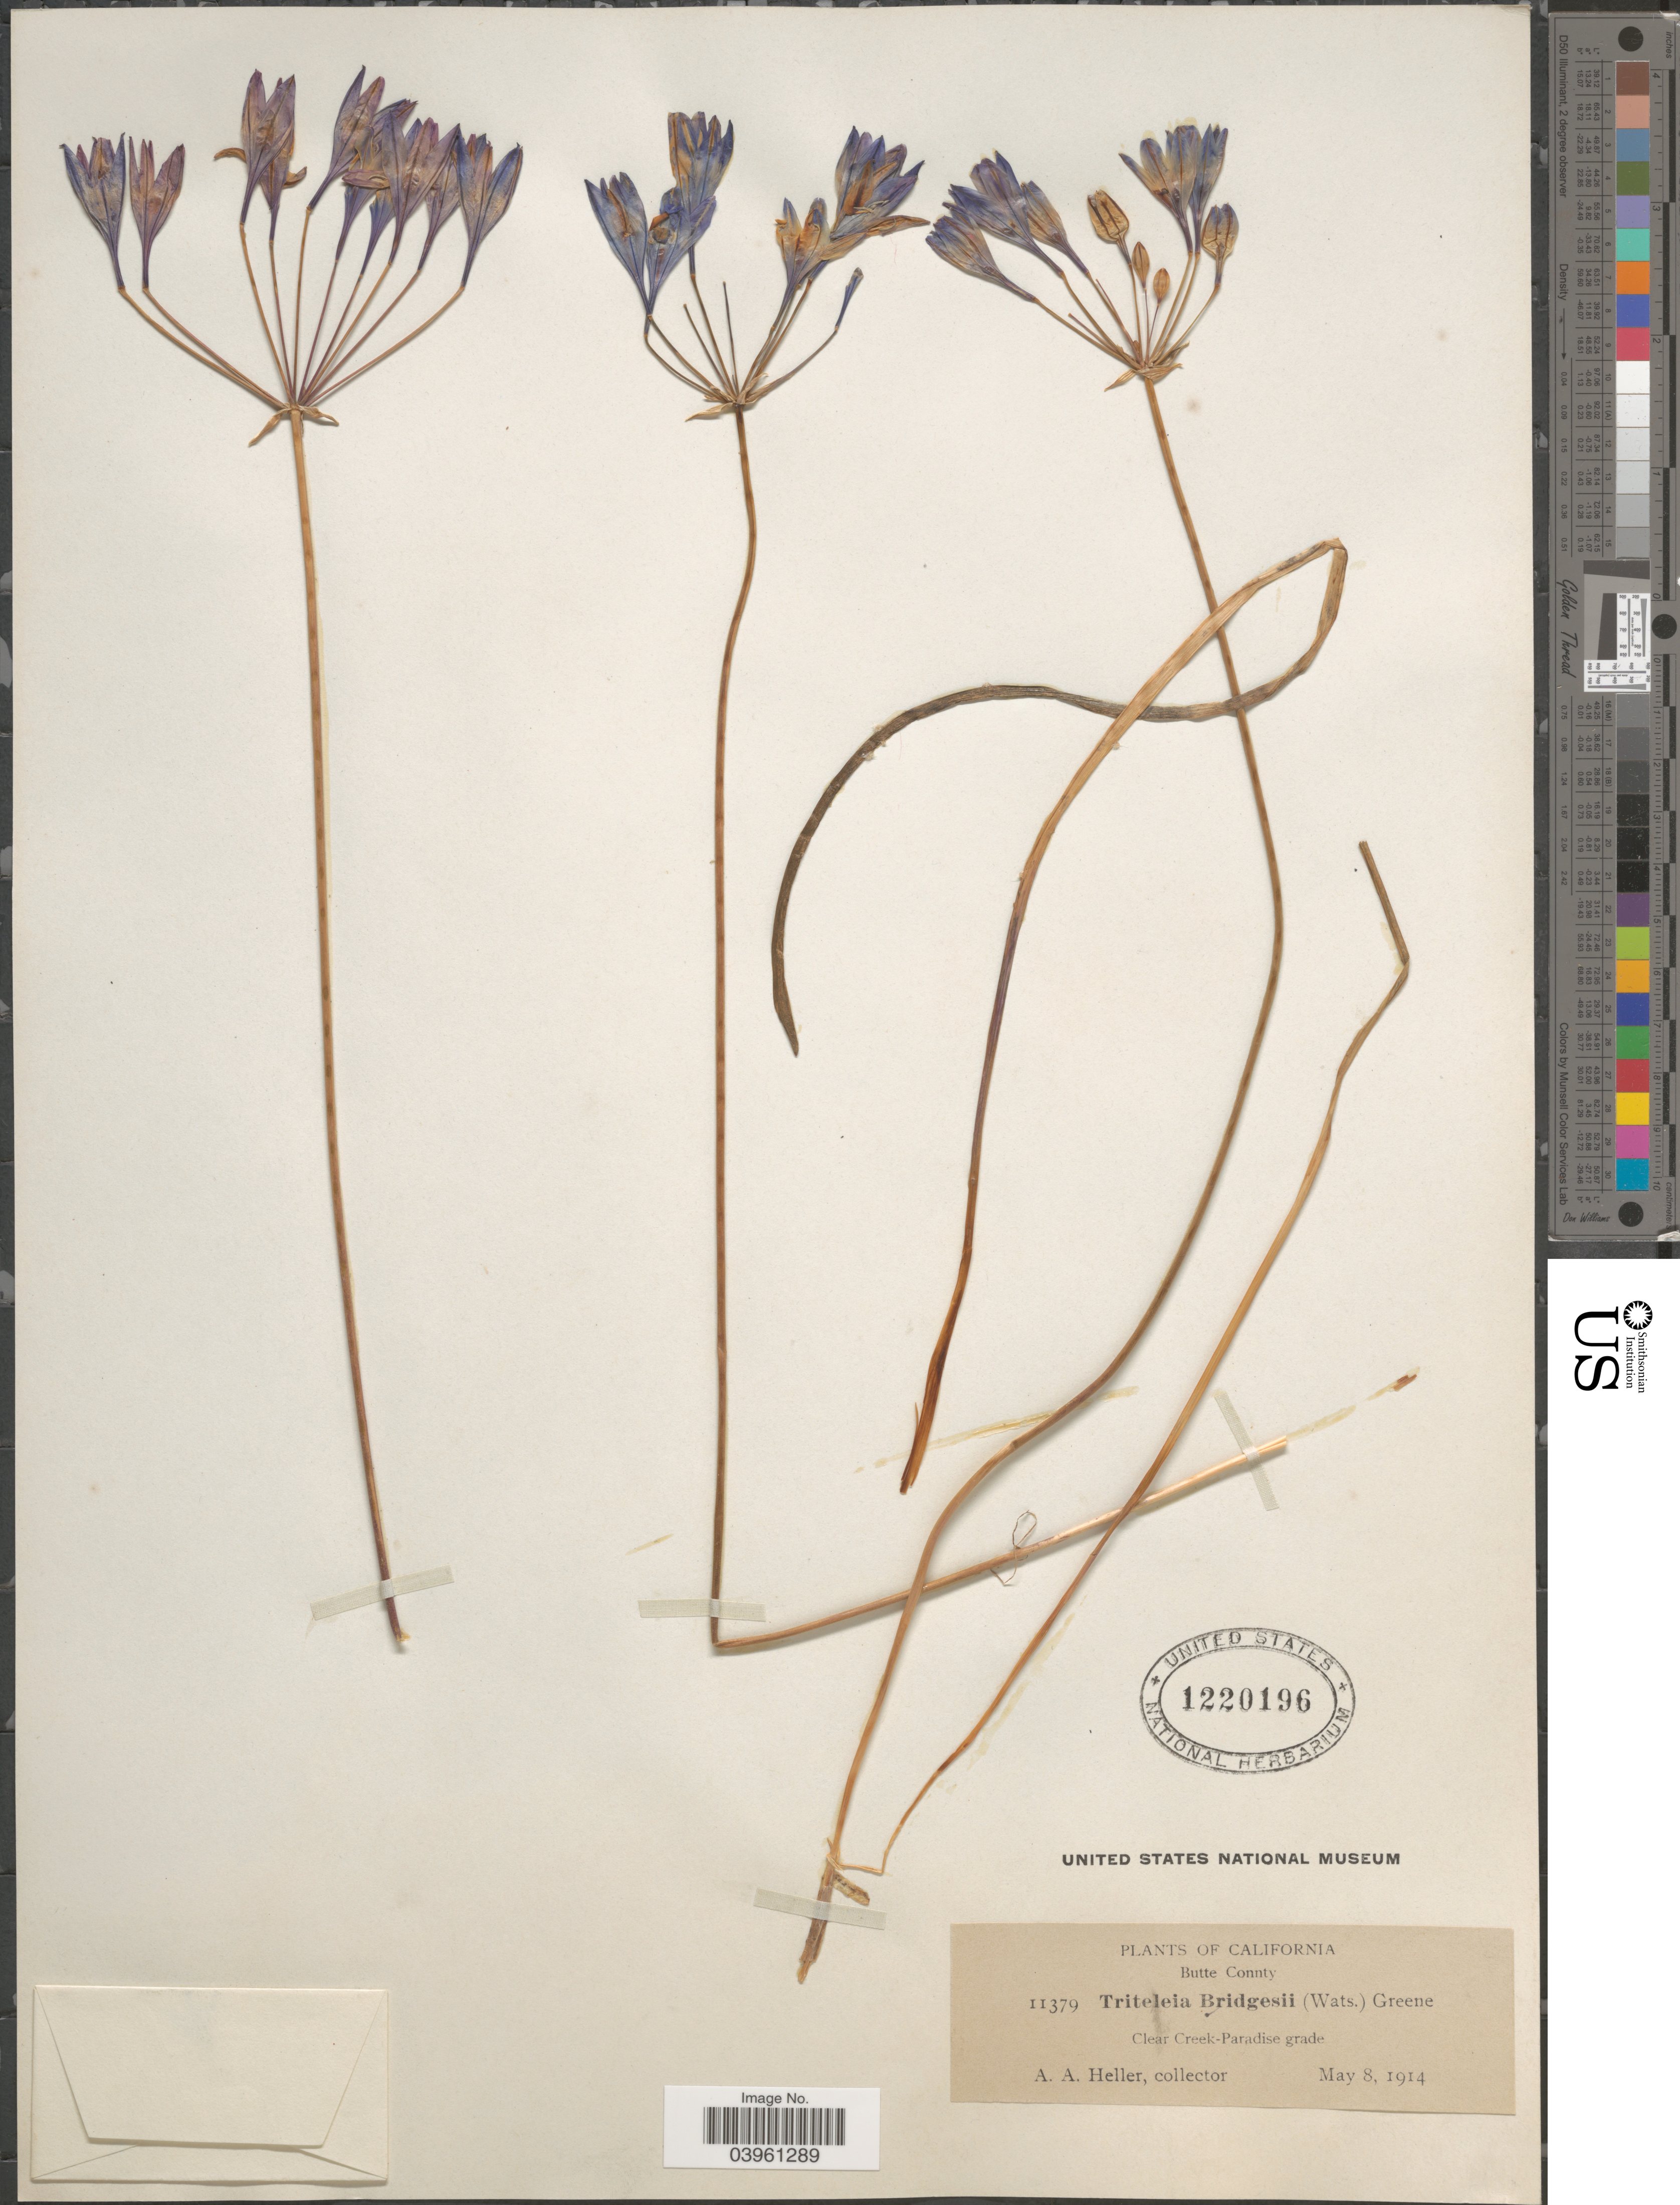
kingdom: Plantae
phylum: Tracheophyta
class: Liliopsida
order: Asparagales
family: Asparagaceae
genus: Triteleia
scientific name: Triteleia bridgesii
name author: (S. Watson) Greene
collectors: A. A. Heller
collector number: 11379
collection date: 1914-05-08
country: United States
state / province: California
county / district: Butte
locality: Butte Connty. Clear Creek-Paradise grade.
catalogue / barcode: US 1220196